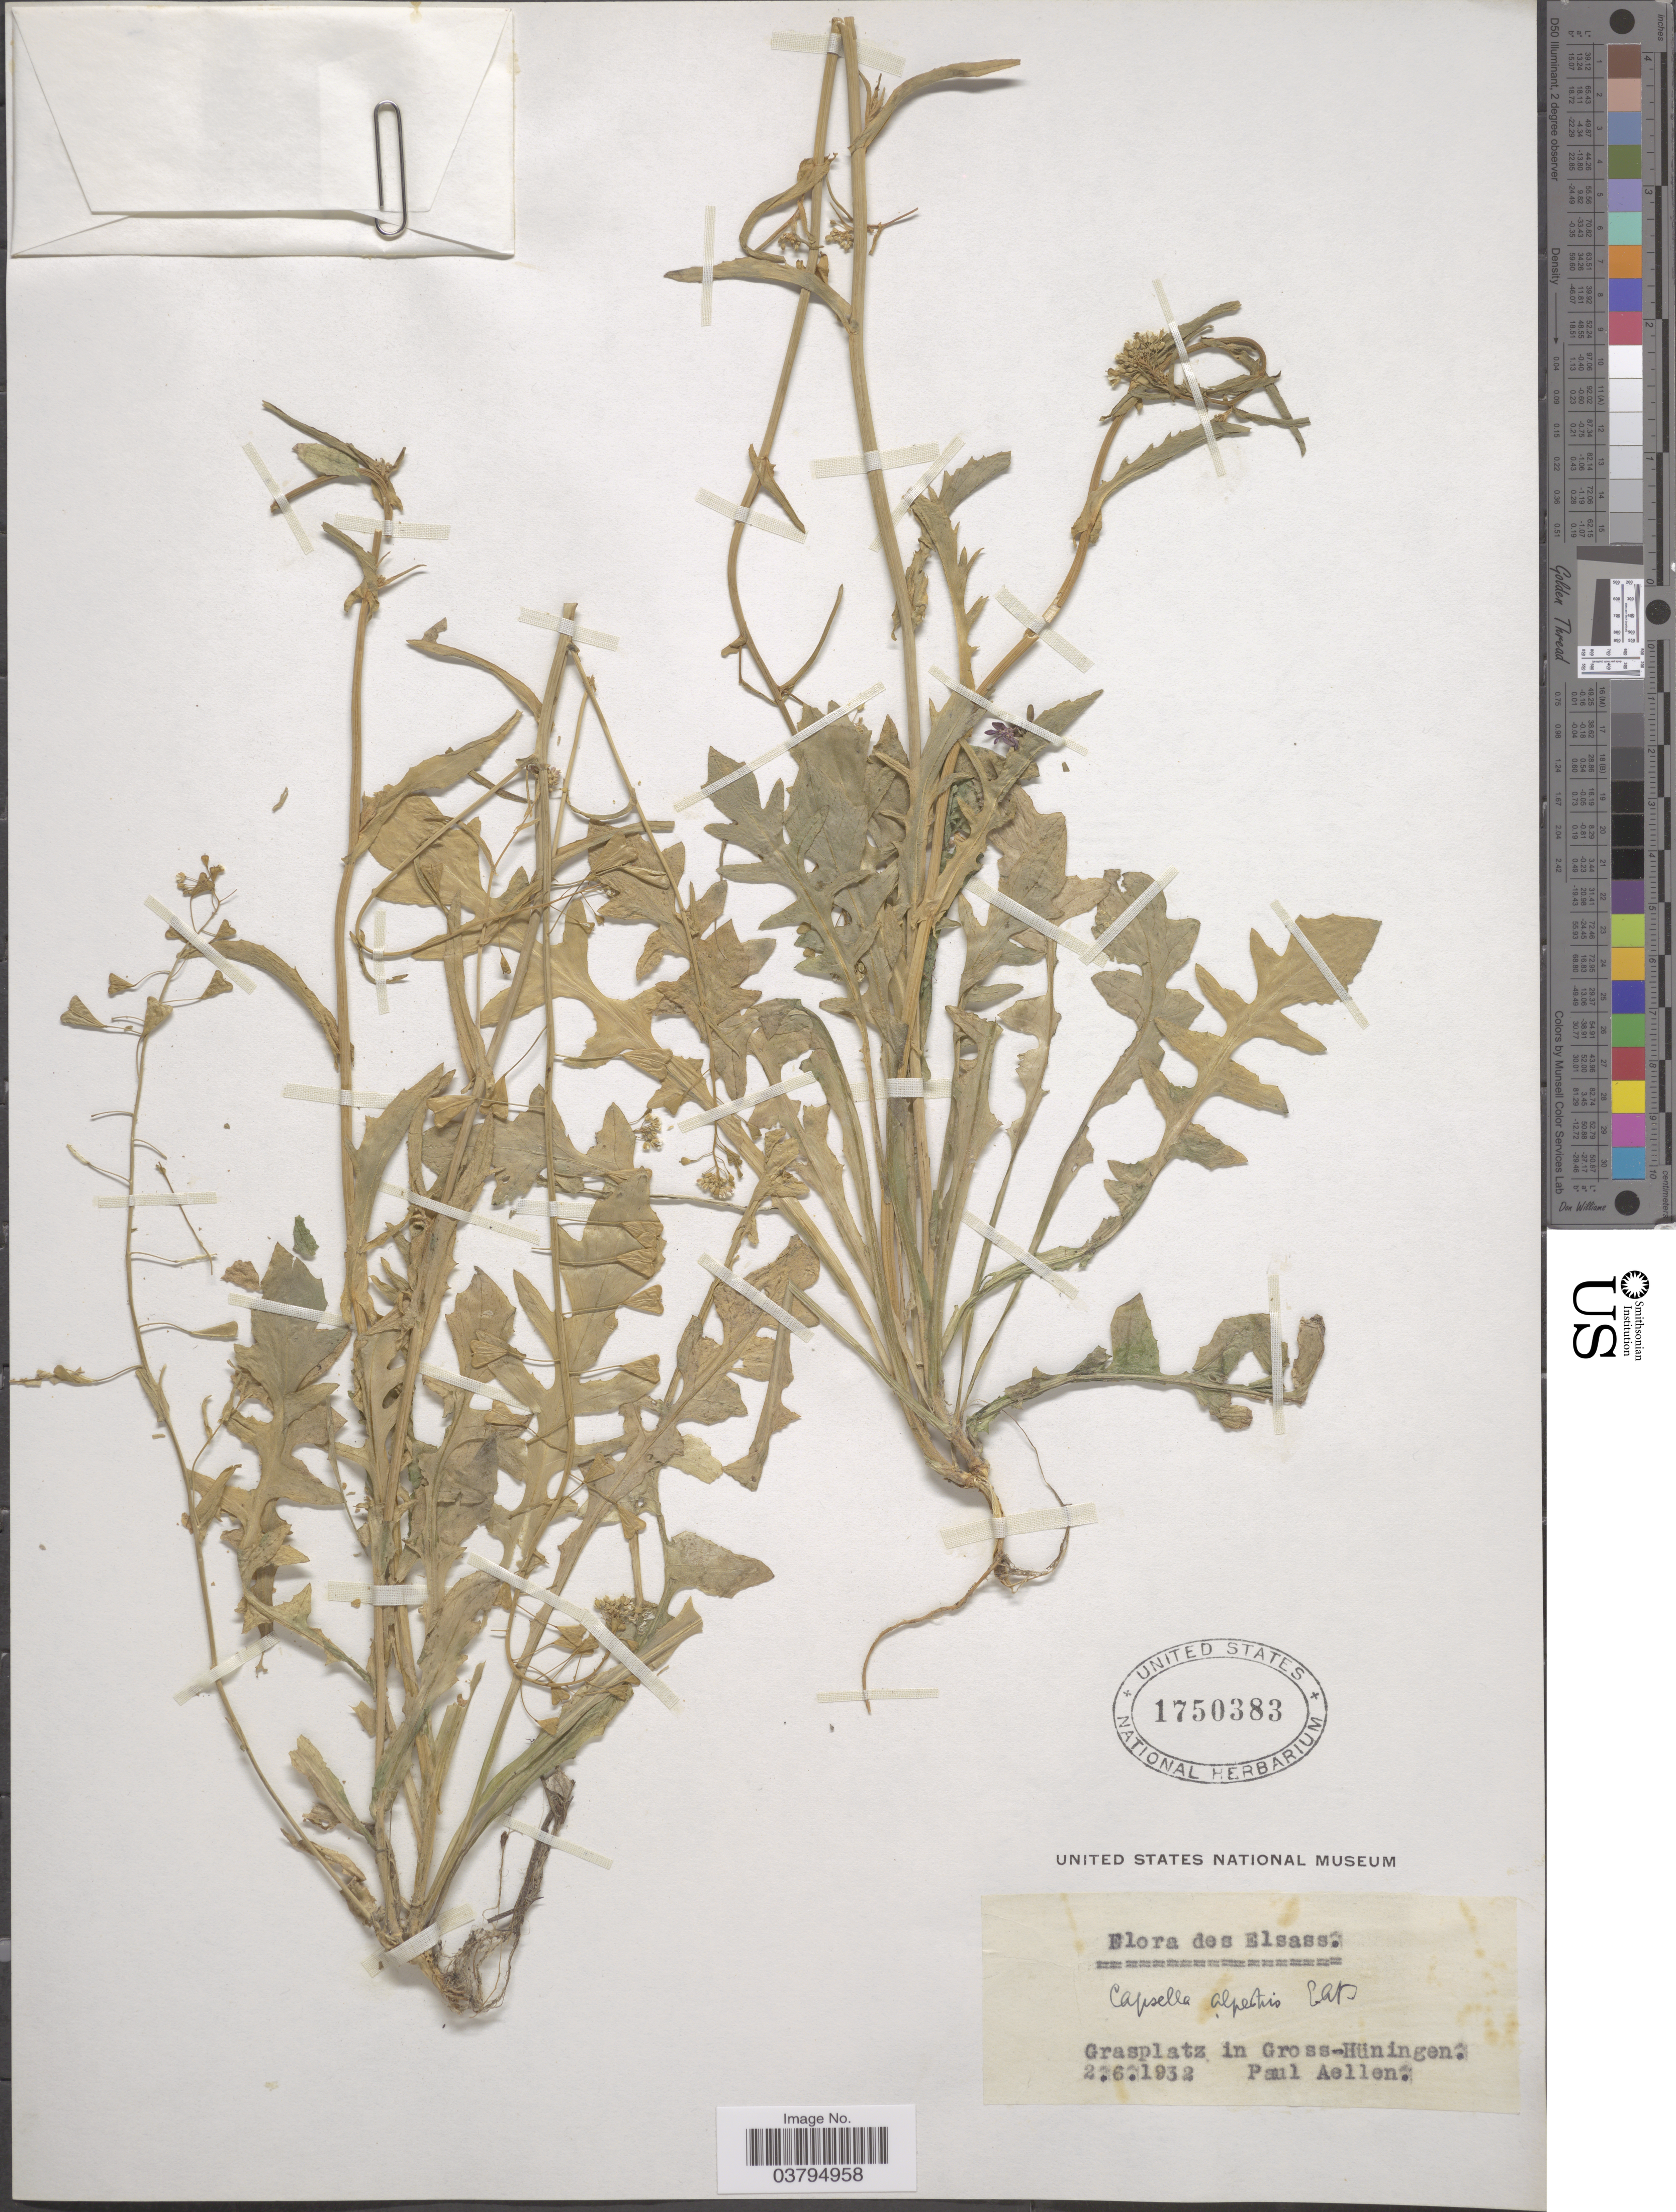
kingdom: Plantae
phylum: Tracheophyta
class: Magnoliopsida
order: Brassicales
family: Brassicaceae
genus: Capsella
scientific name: Capsella alpestris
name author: (E.B. Almq.) E.B. Almq.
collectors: P. Aellen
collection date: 1932-06-02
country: France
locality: Elsass. Grasplatz in Gross-Hüningen.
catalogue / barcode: US 1750383